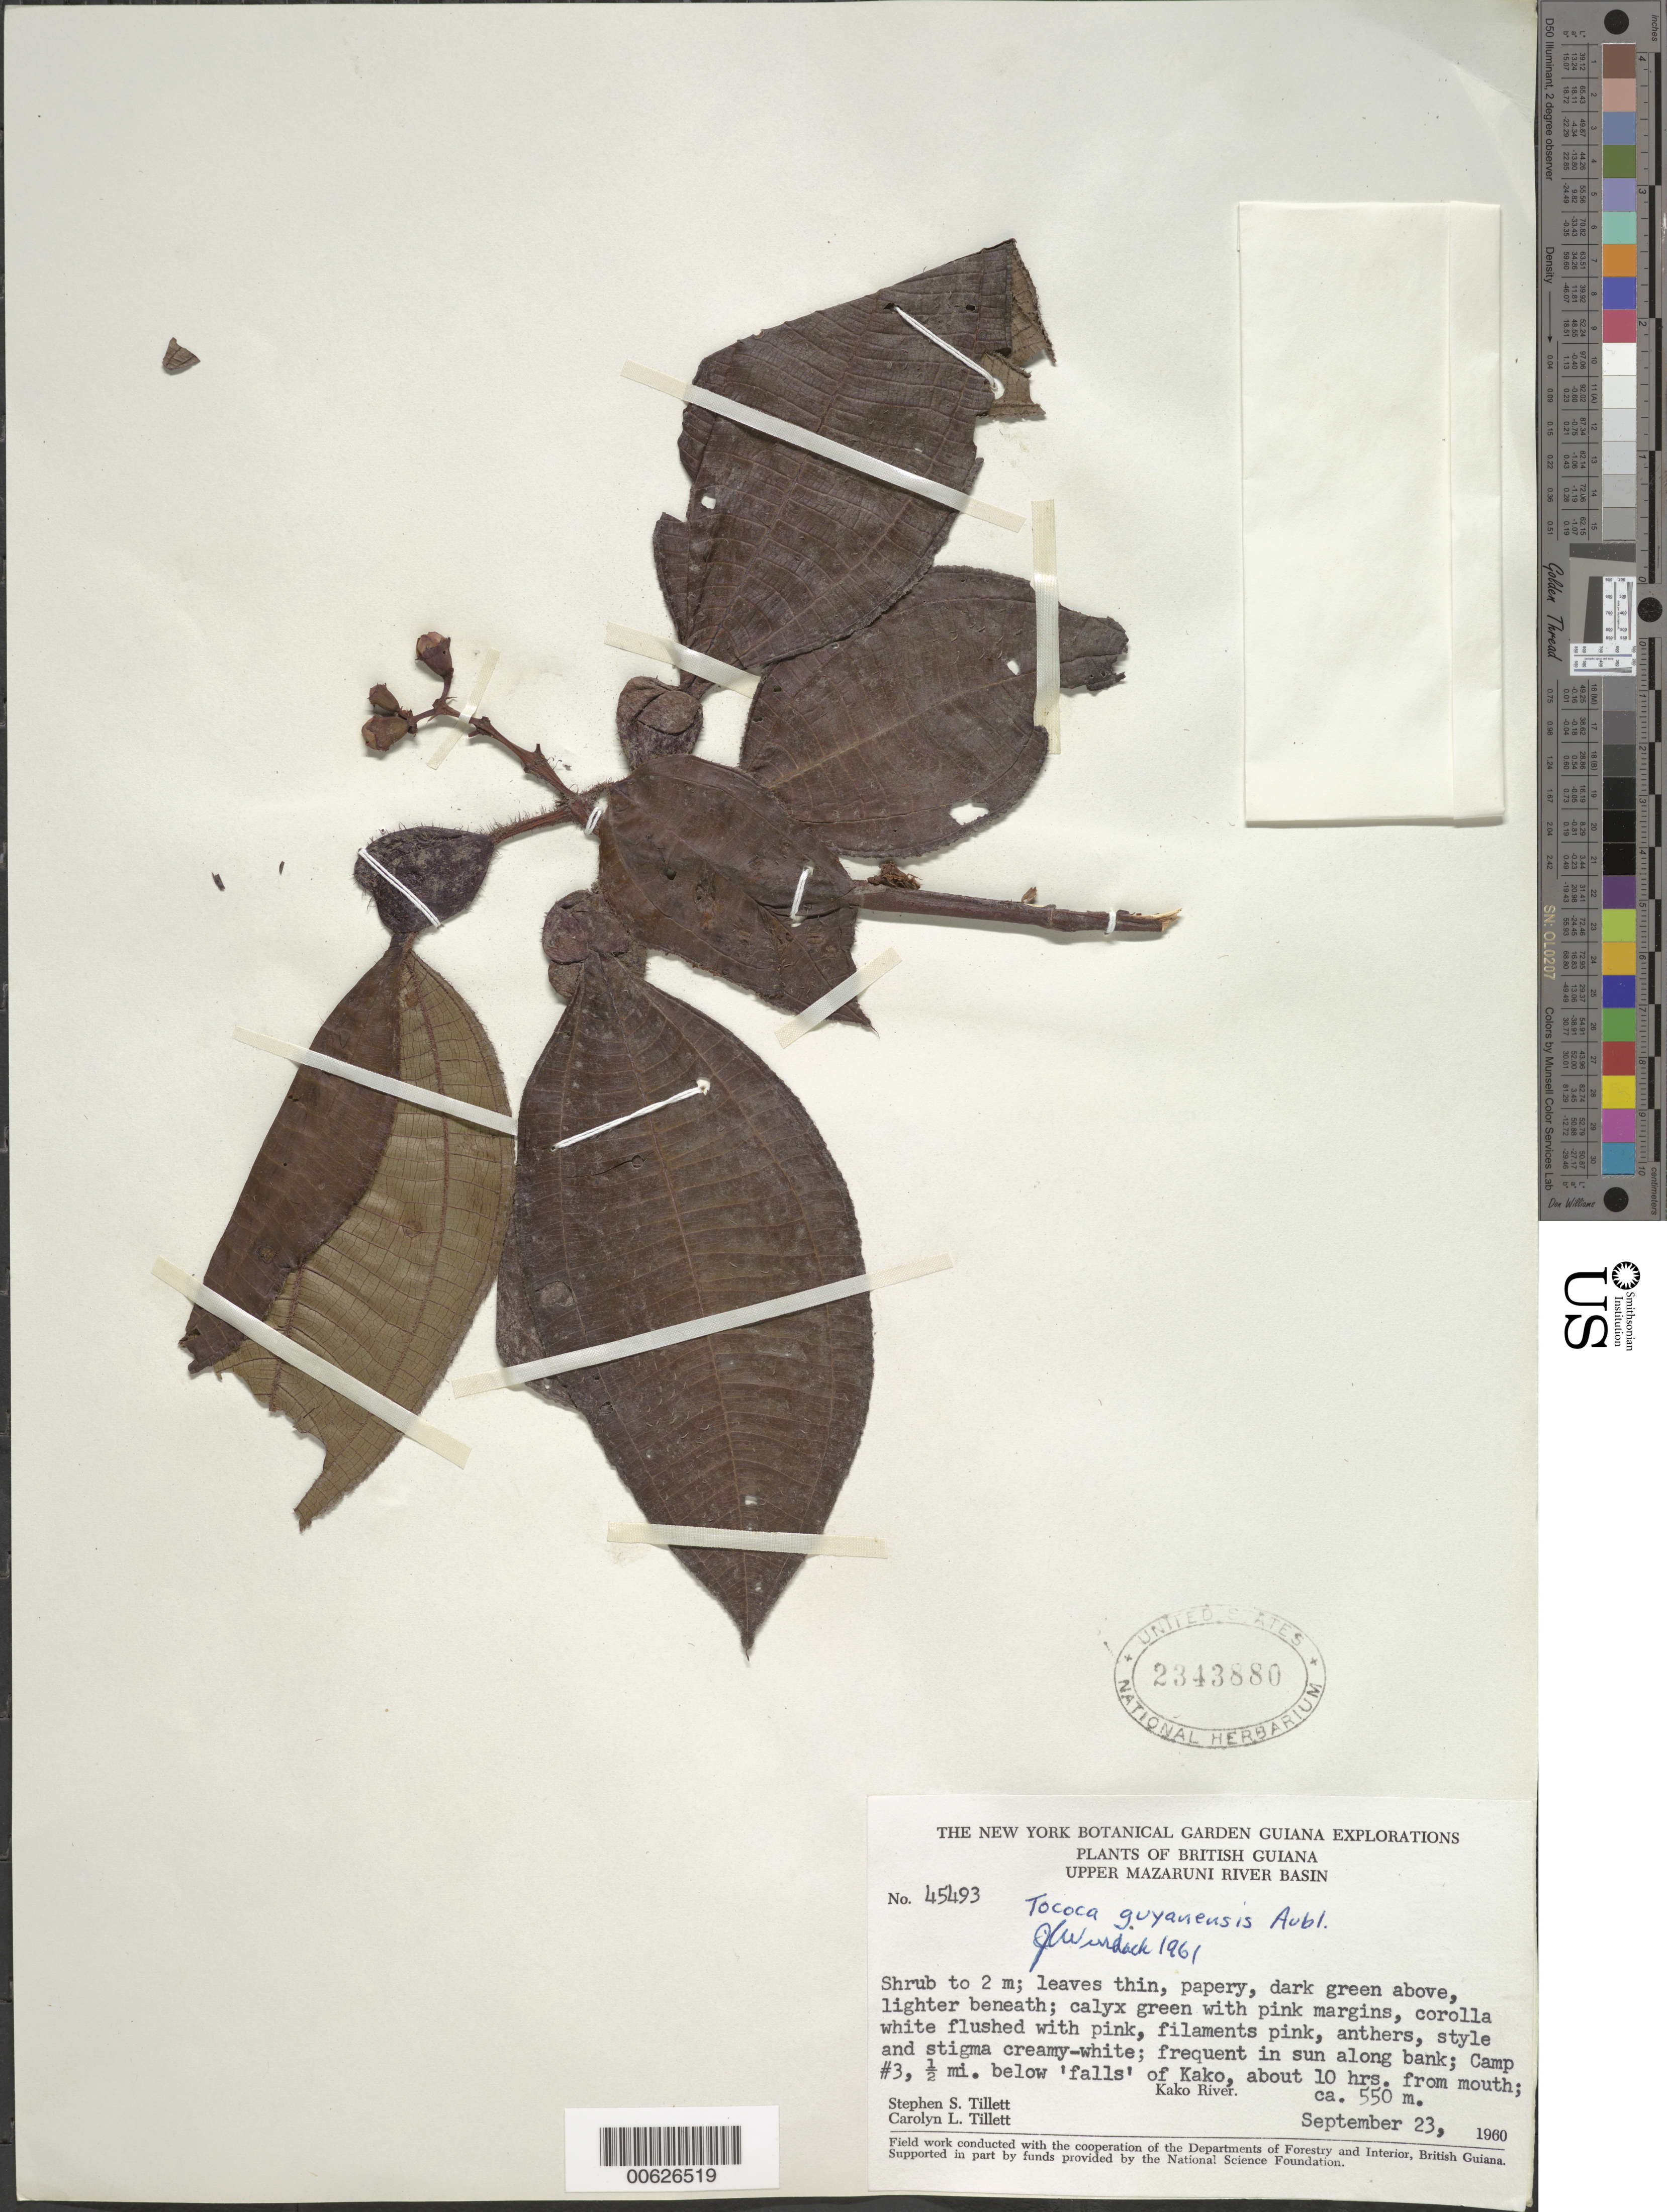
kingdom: Plantae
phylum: Tracheophyta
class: Magnoliopsida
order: Myrtales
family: Melastomataceae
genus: Tococa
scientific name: Tococa guianensis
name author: Aubl.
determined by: Wurdack, John J., (US), US (UNITED STATES)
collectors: S. S. Tillett, C. L. Tillett & R. Boyan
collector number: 45493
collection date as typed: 23-Sep-60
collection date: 1960-09-23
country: Guyana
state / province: Cuyuni-Mazaruni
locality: Camp #3, 1/2 mile below 'falls' of Kako R., S bank, about 10 hours from mouth, Upper Mazaruni R basin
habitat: In sun along bank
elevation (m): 550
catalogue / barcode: US 2343880